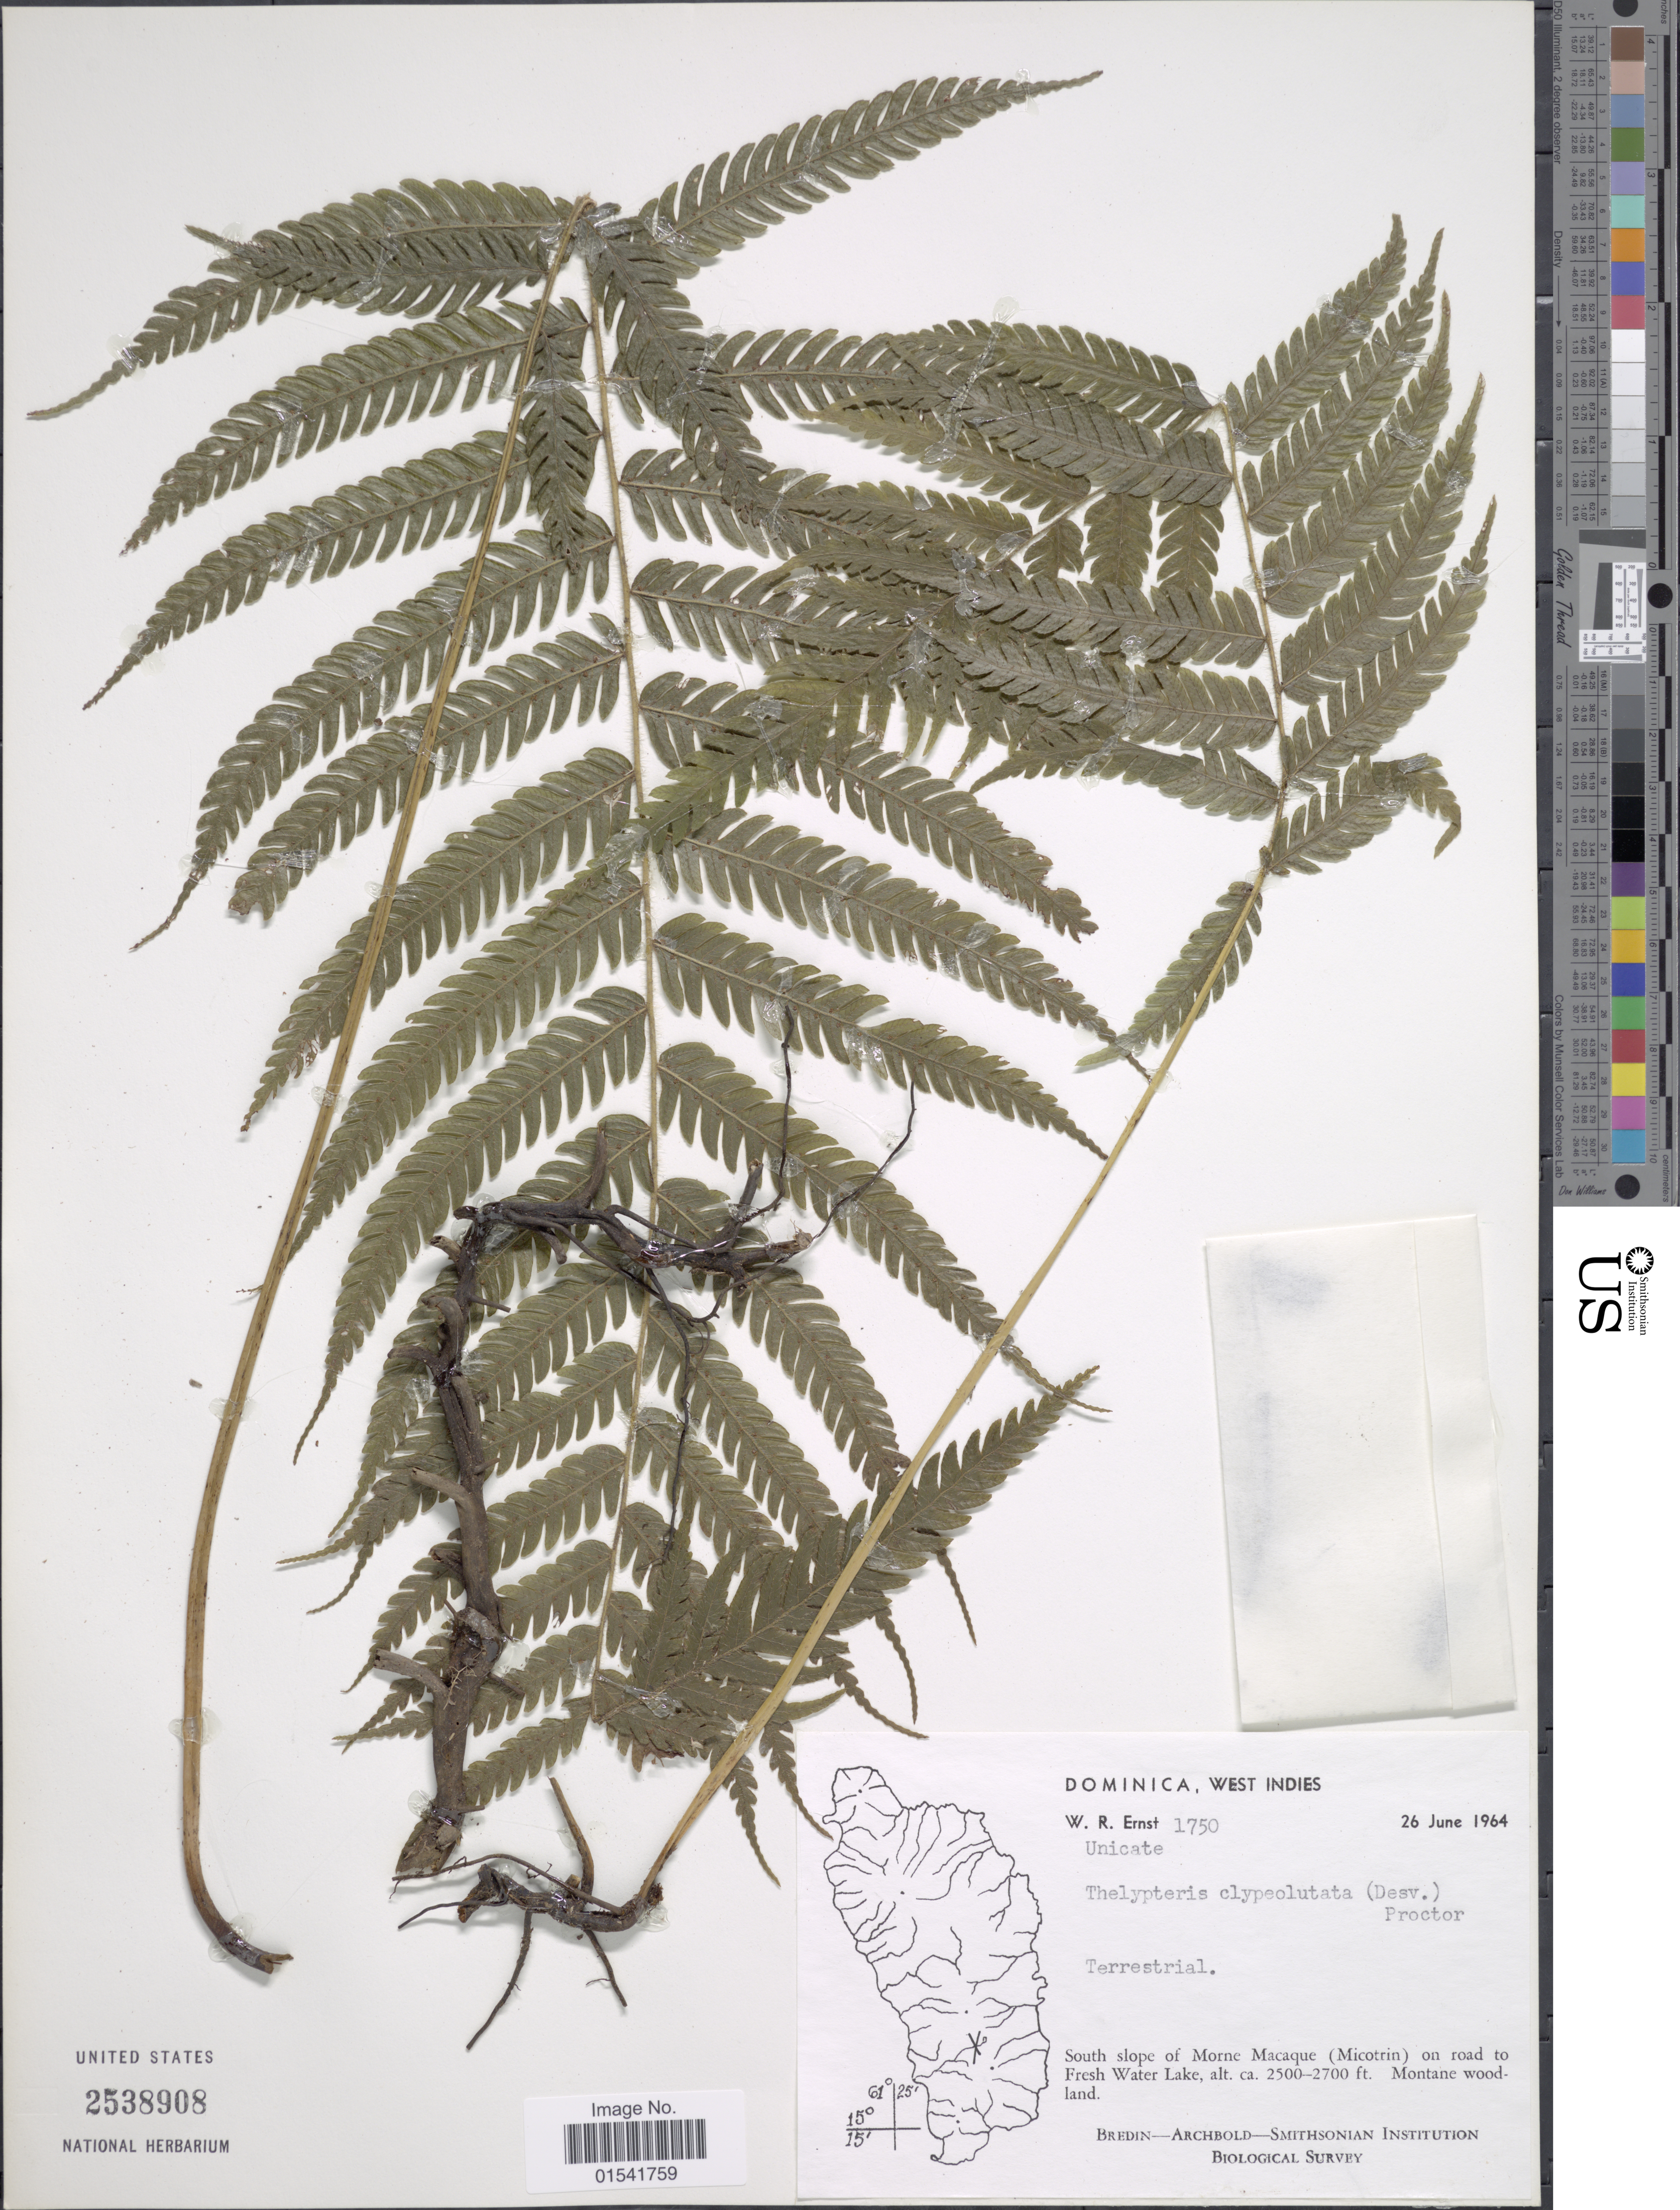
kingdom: Plantae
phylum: Tracheophyta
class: Polypodiopsida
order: Polypodiales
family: Thelypteridaceae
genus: Steiropteris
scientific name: Steiropteris clypeolutata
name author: (Desv.) Pic. Serm.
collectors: W. R. Ernst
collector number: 1750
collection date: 1964-06-26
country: Dominica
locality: West Indies, South slope of Morne Macaque (Micotrin) on road to Fresh Water Lake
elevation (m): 762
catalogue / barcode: US 2538908